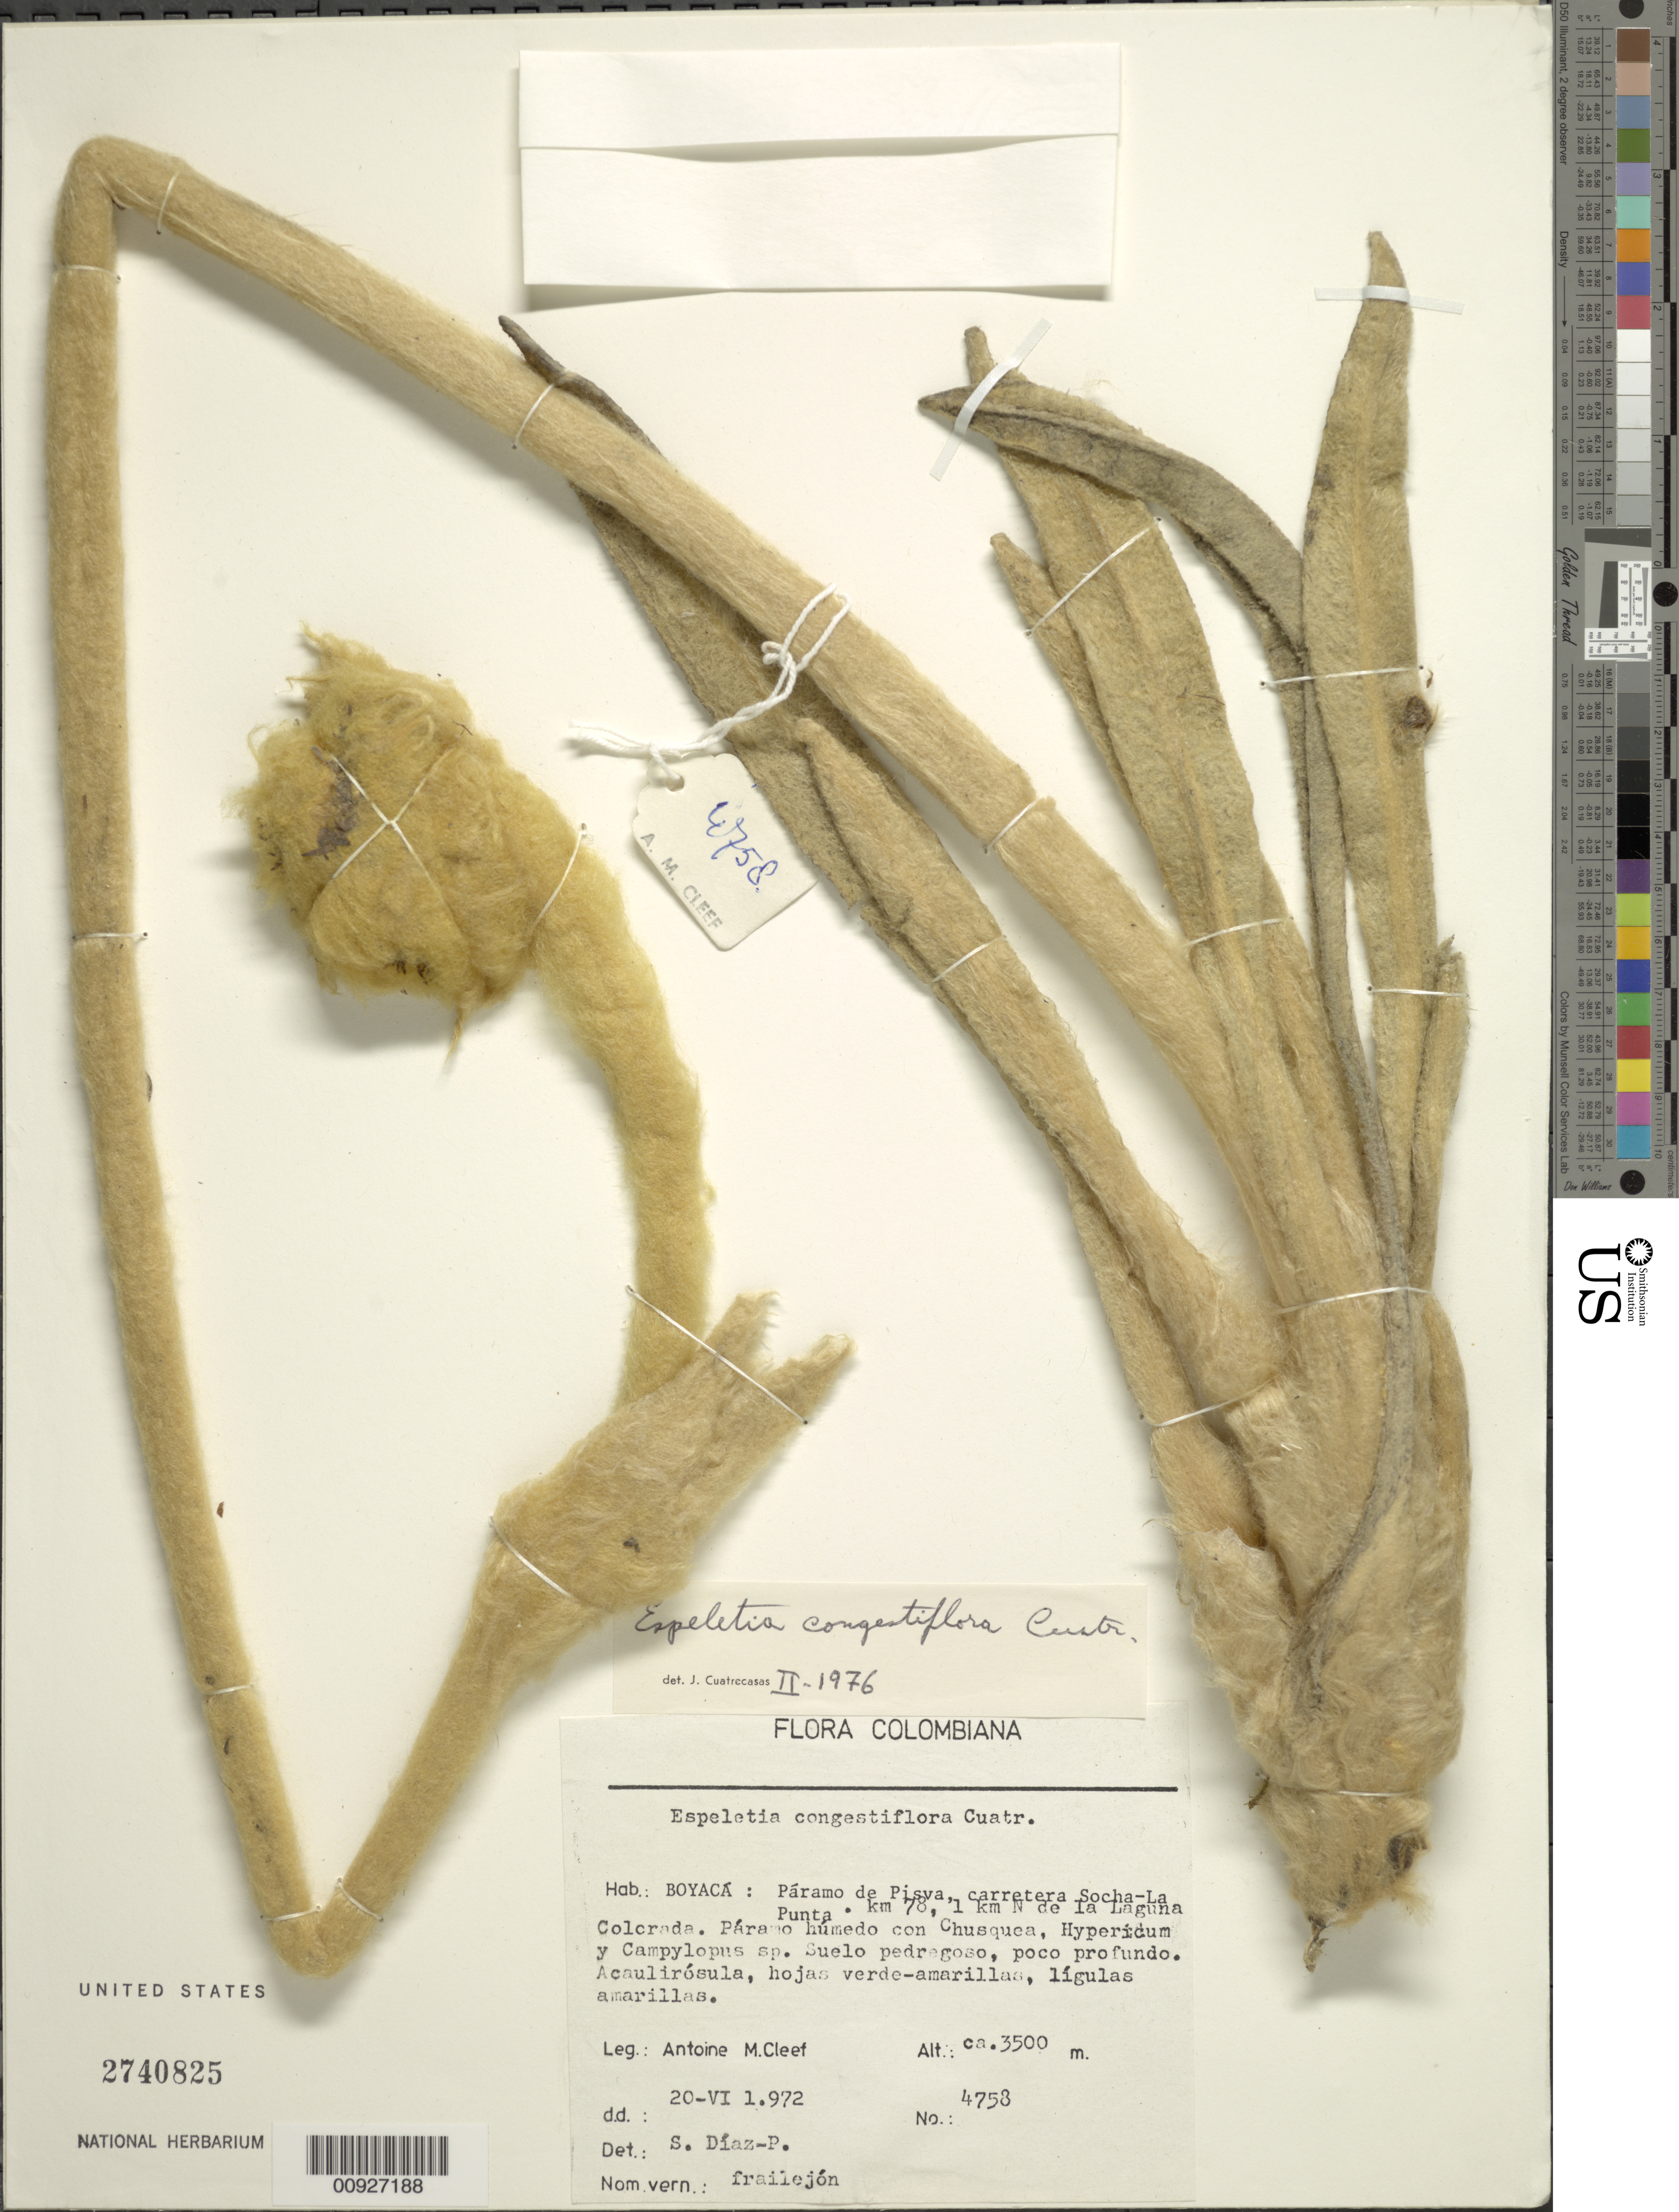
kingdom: Plantae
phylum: Tracheophyta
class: Magnoliopsida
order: Asterales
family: Asteraceae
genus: Espeletia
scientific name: Espeletia congestiflora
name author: Cuatrec.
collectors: A. M. Cleef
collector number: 4758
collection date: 1972-06-20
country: Colombia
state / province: Boyacá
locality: Páramo de Pisba. Páramo de Pisba, carretera Socha-La Colcrada.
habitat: Páramo húmedo con Chusquea, Hypericum y Campylopus sp. Suelo pedregoso poco profundo.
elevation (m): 3500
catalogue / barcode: US 2740825